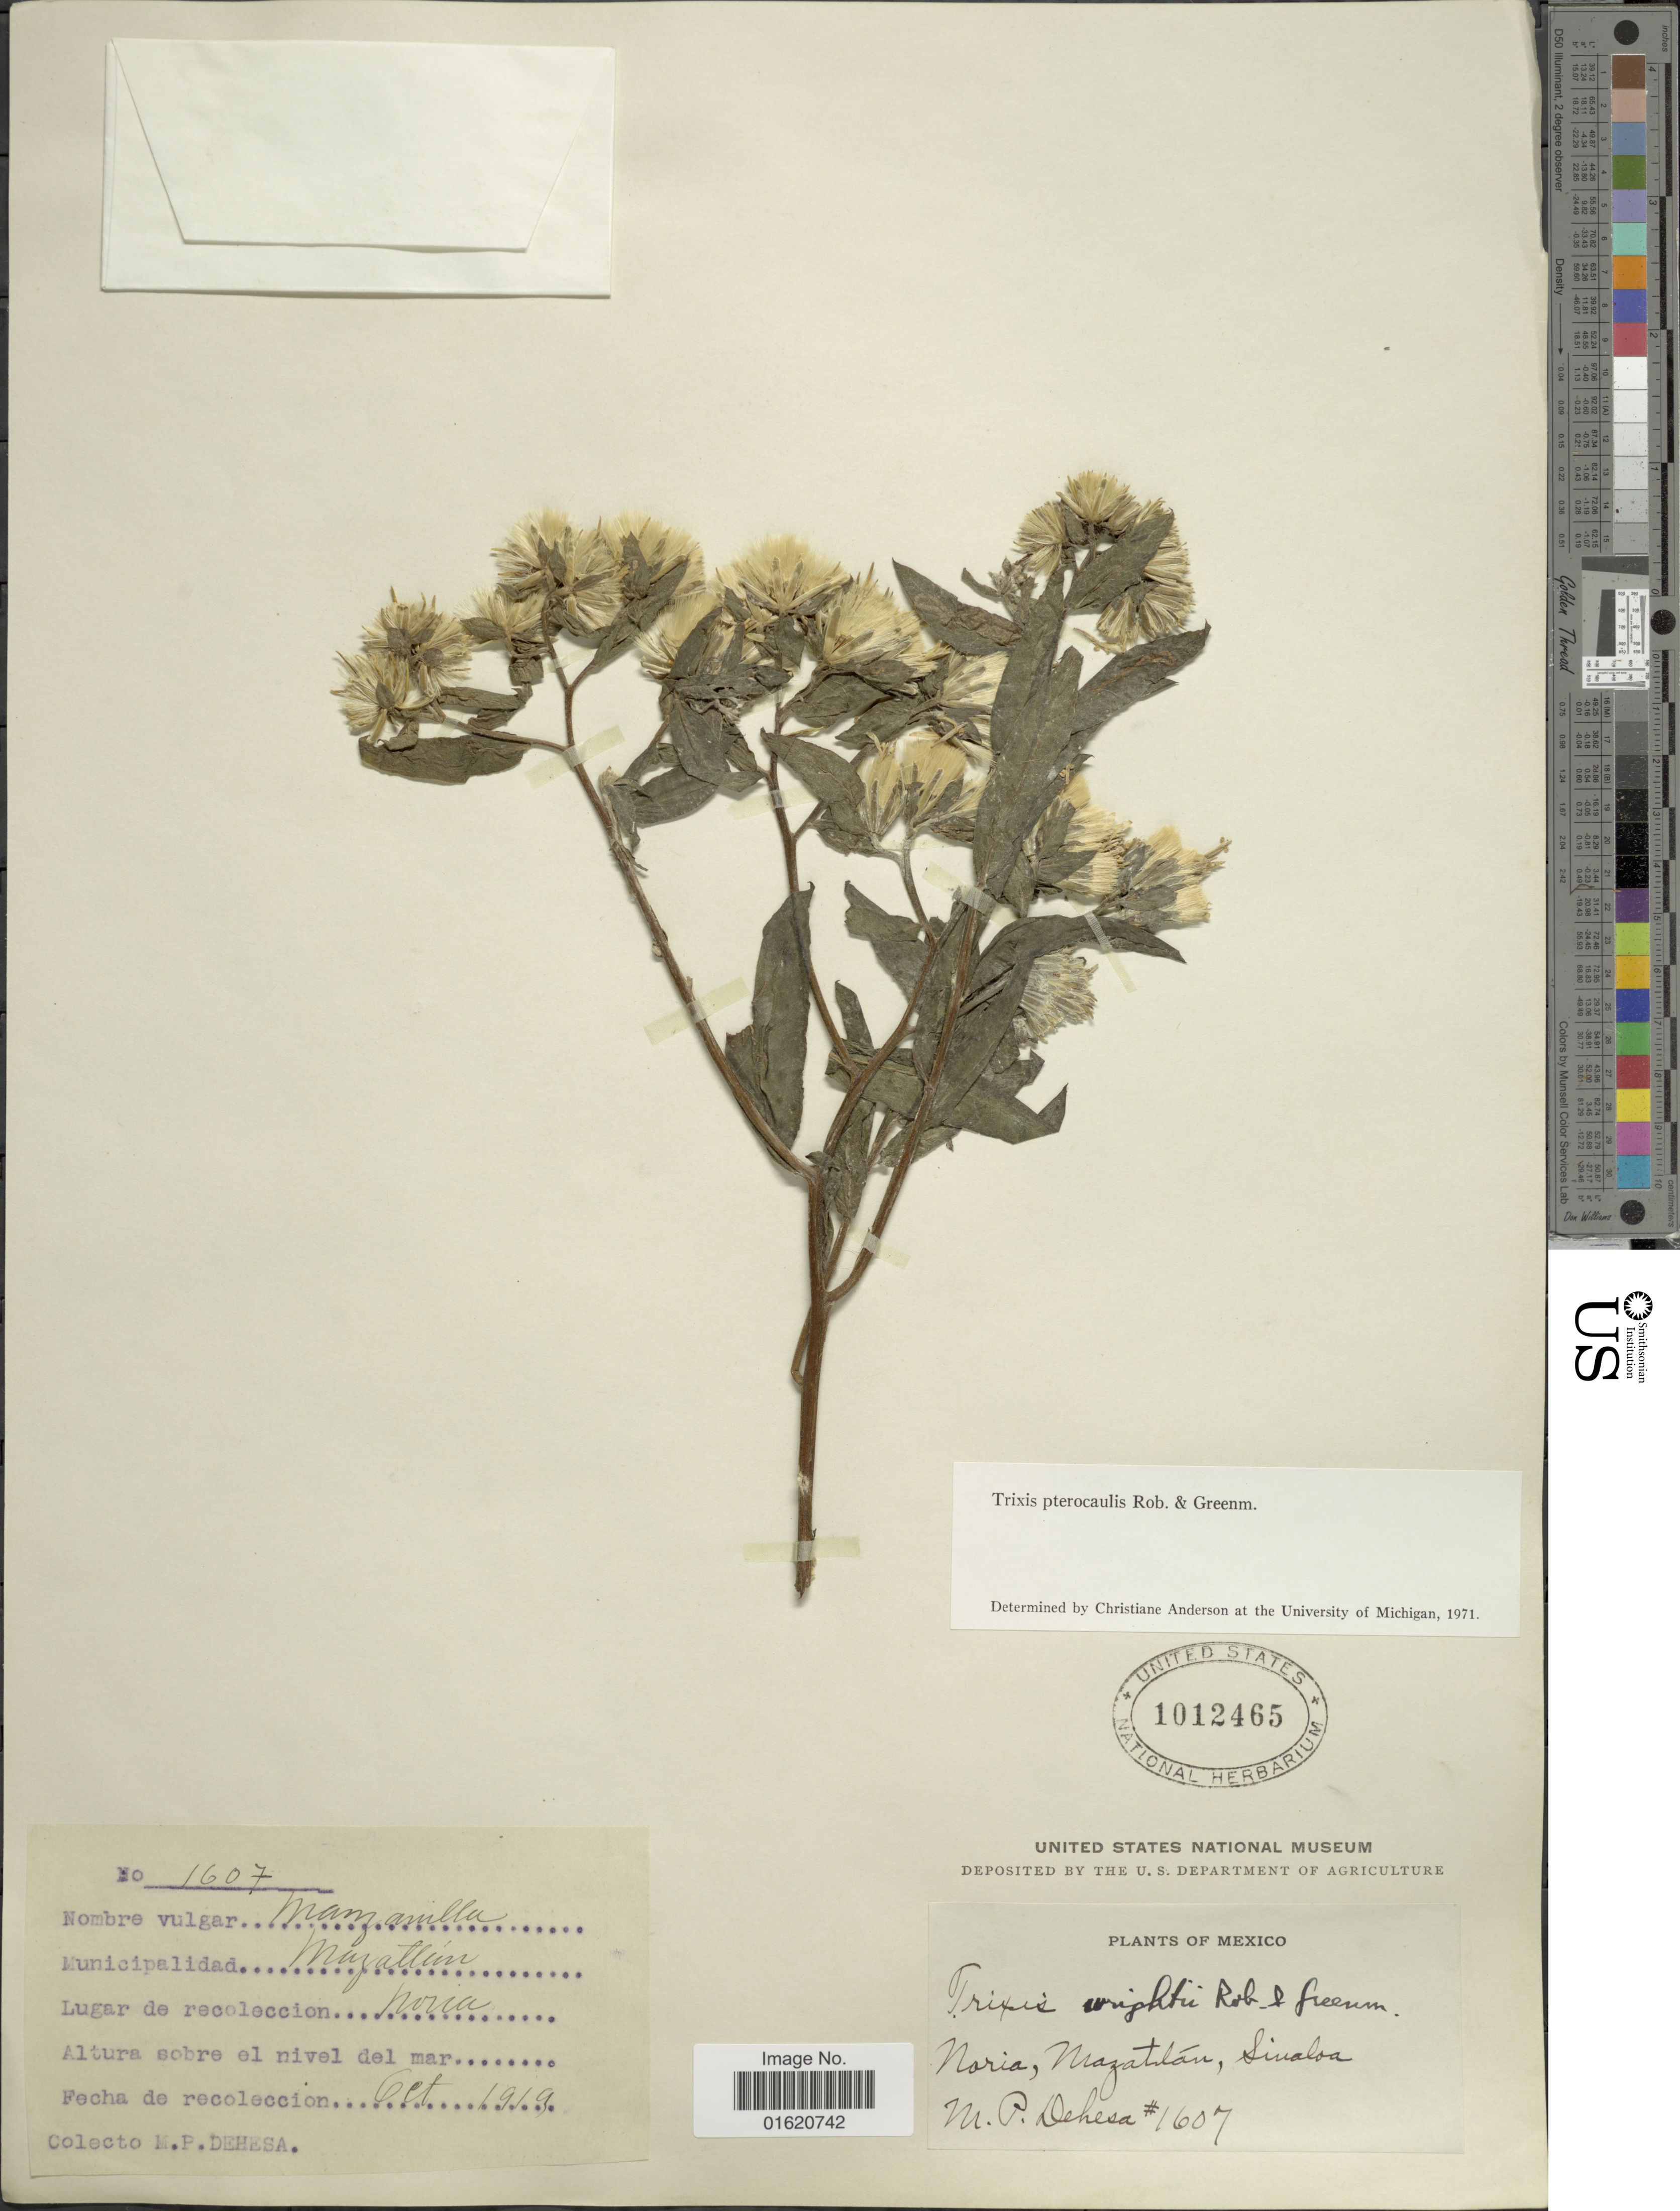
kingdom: Plantae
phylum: Tracheophyta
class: Magnoliopsida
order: Asterales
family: Asteraceae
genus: Trixis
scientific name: Trixis pterocaulis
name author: B.L. Rob. & Greenm.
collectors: M. Dehesa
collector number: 1607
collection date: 1919-08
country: Mexico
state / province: Sinaloa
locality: Mazatlán, lugar de recoleccion Noria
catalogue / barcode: US 1012465